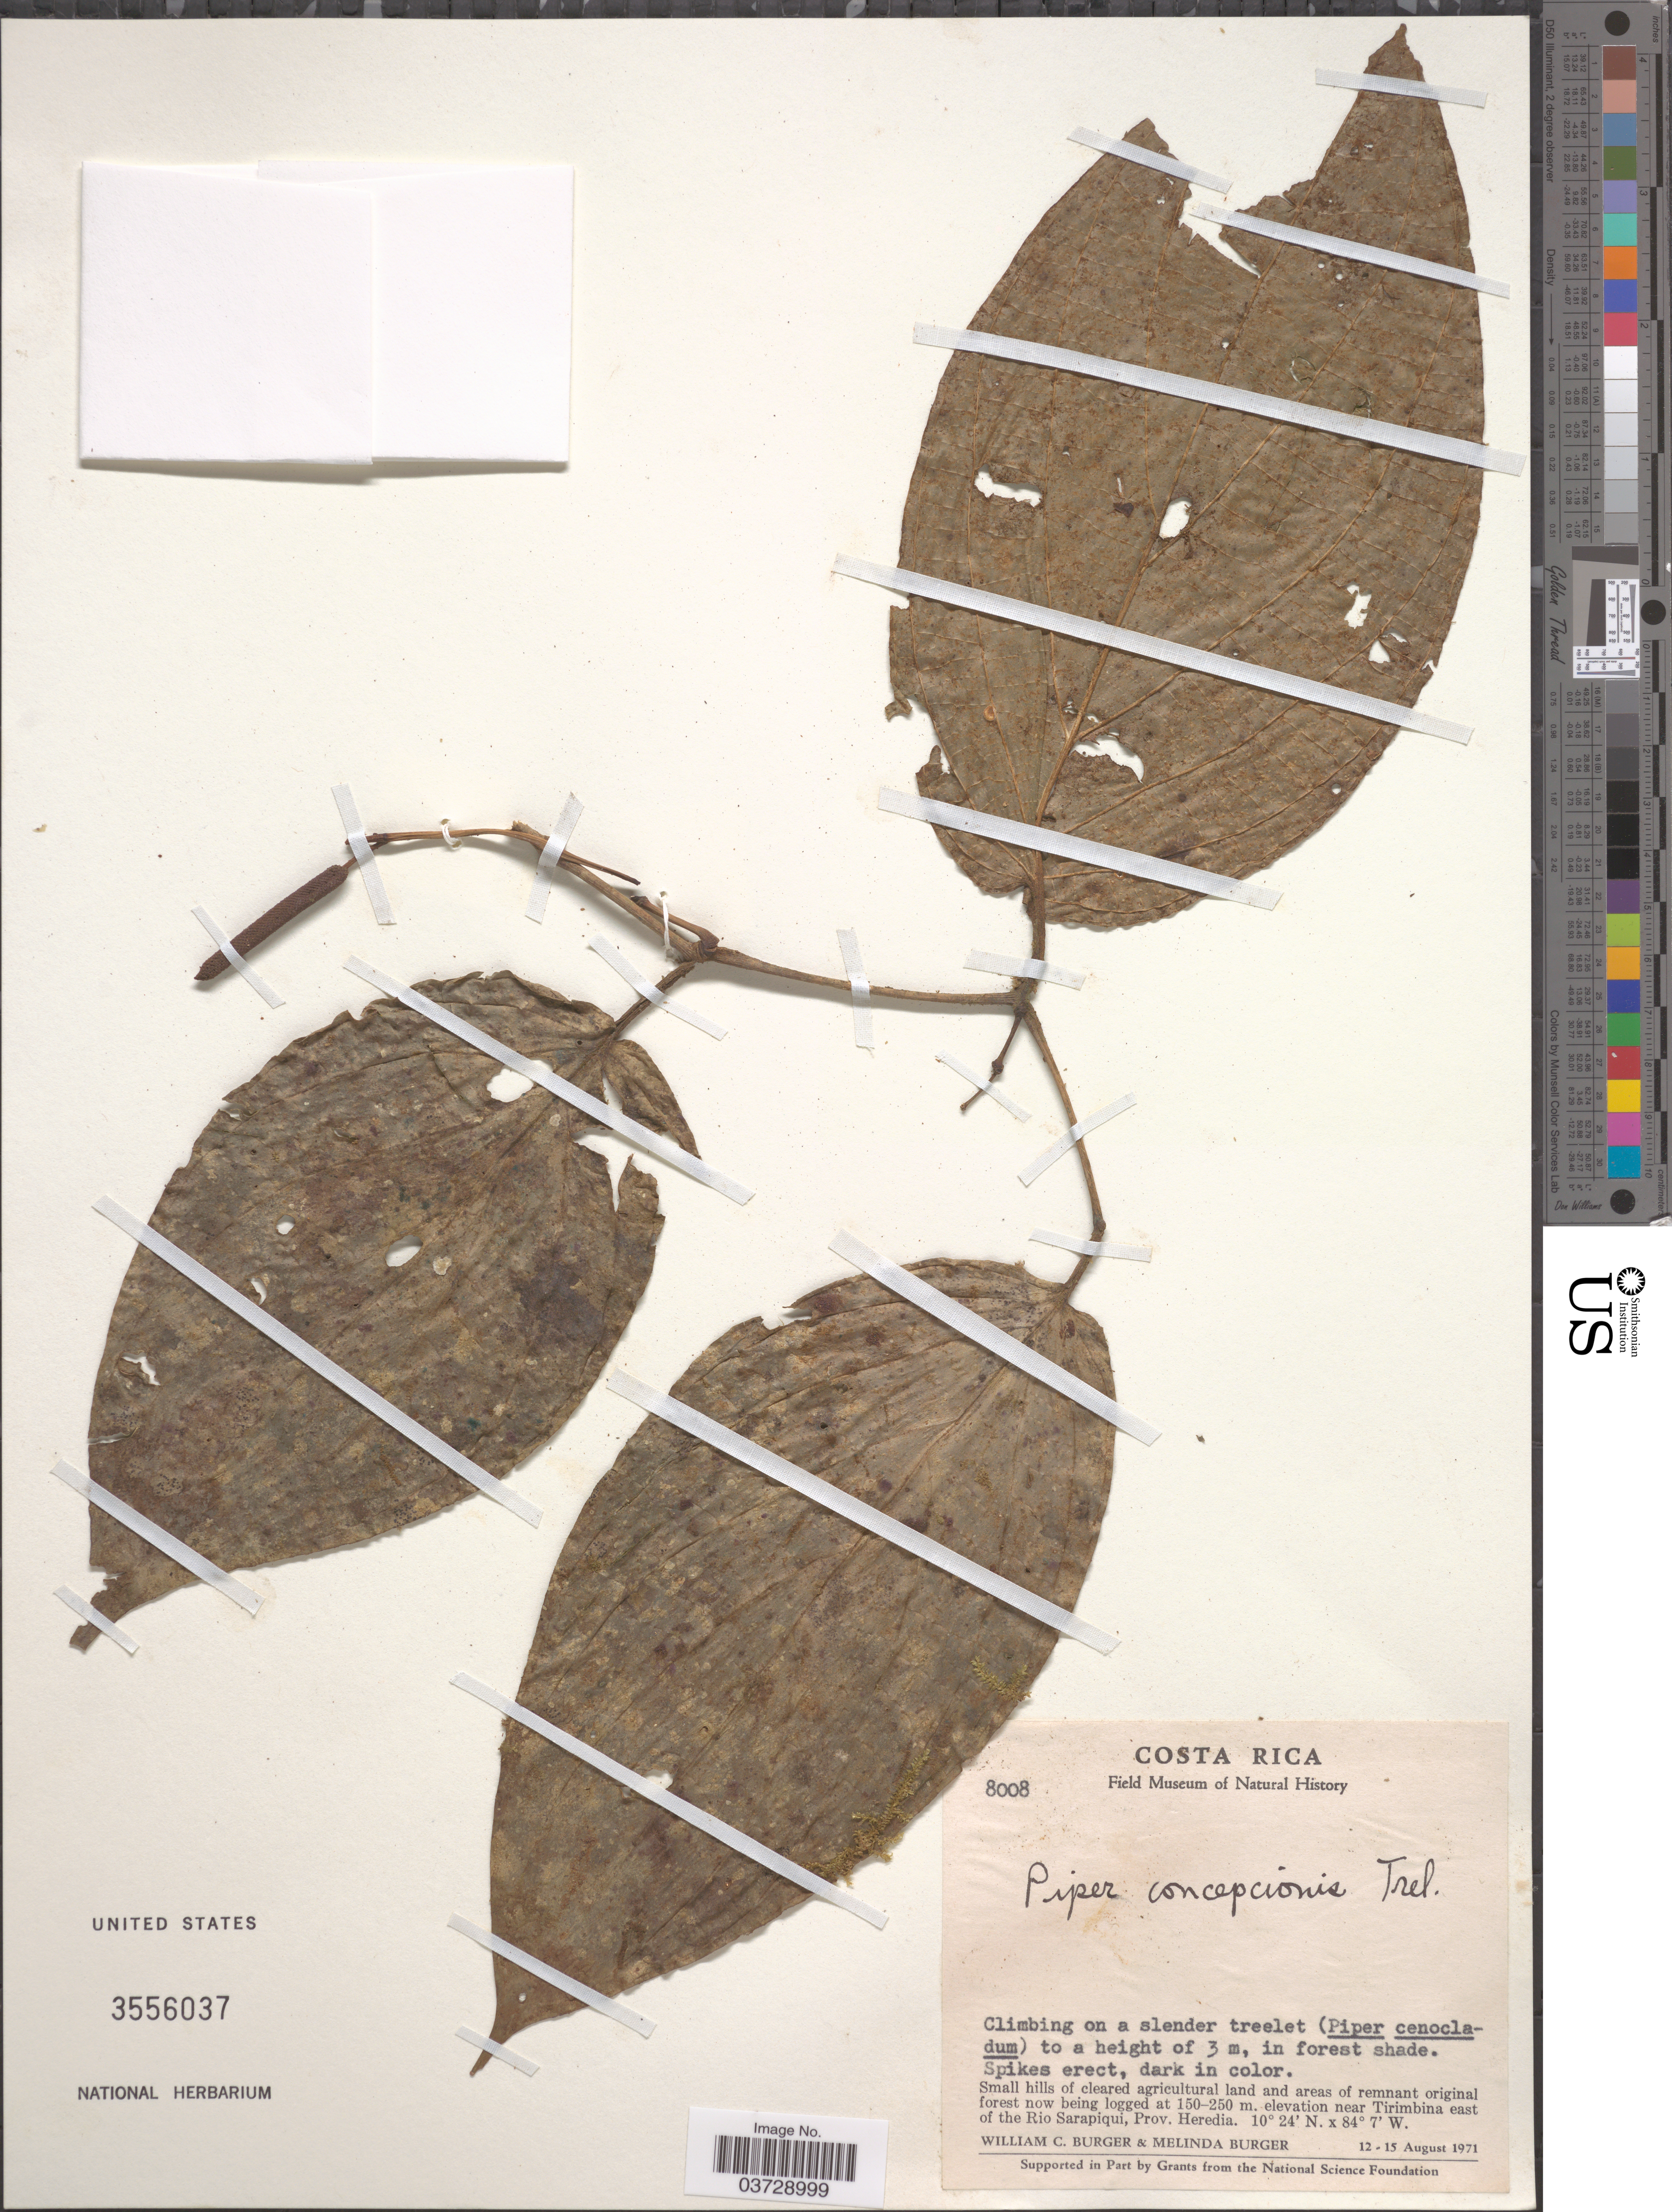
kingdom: Plantae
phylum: Tracheophyta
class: Magnoliopsida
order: Piperales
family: Piperaceae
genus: Piper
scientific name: Piper concepcionis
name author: Trel.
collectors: W. Burger & M. Burger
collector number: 8008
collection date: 1971-08-12/1971-08-15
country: Costa Rica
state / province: Heredia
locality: Small hills of cleared agricultural and areas of remnant original forest now being logged near Tirimbina east of the Rio Sarapiqui.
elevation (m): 150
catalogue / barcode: US 3556037